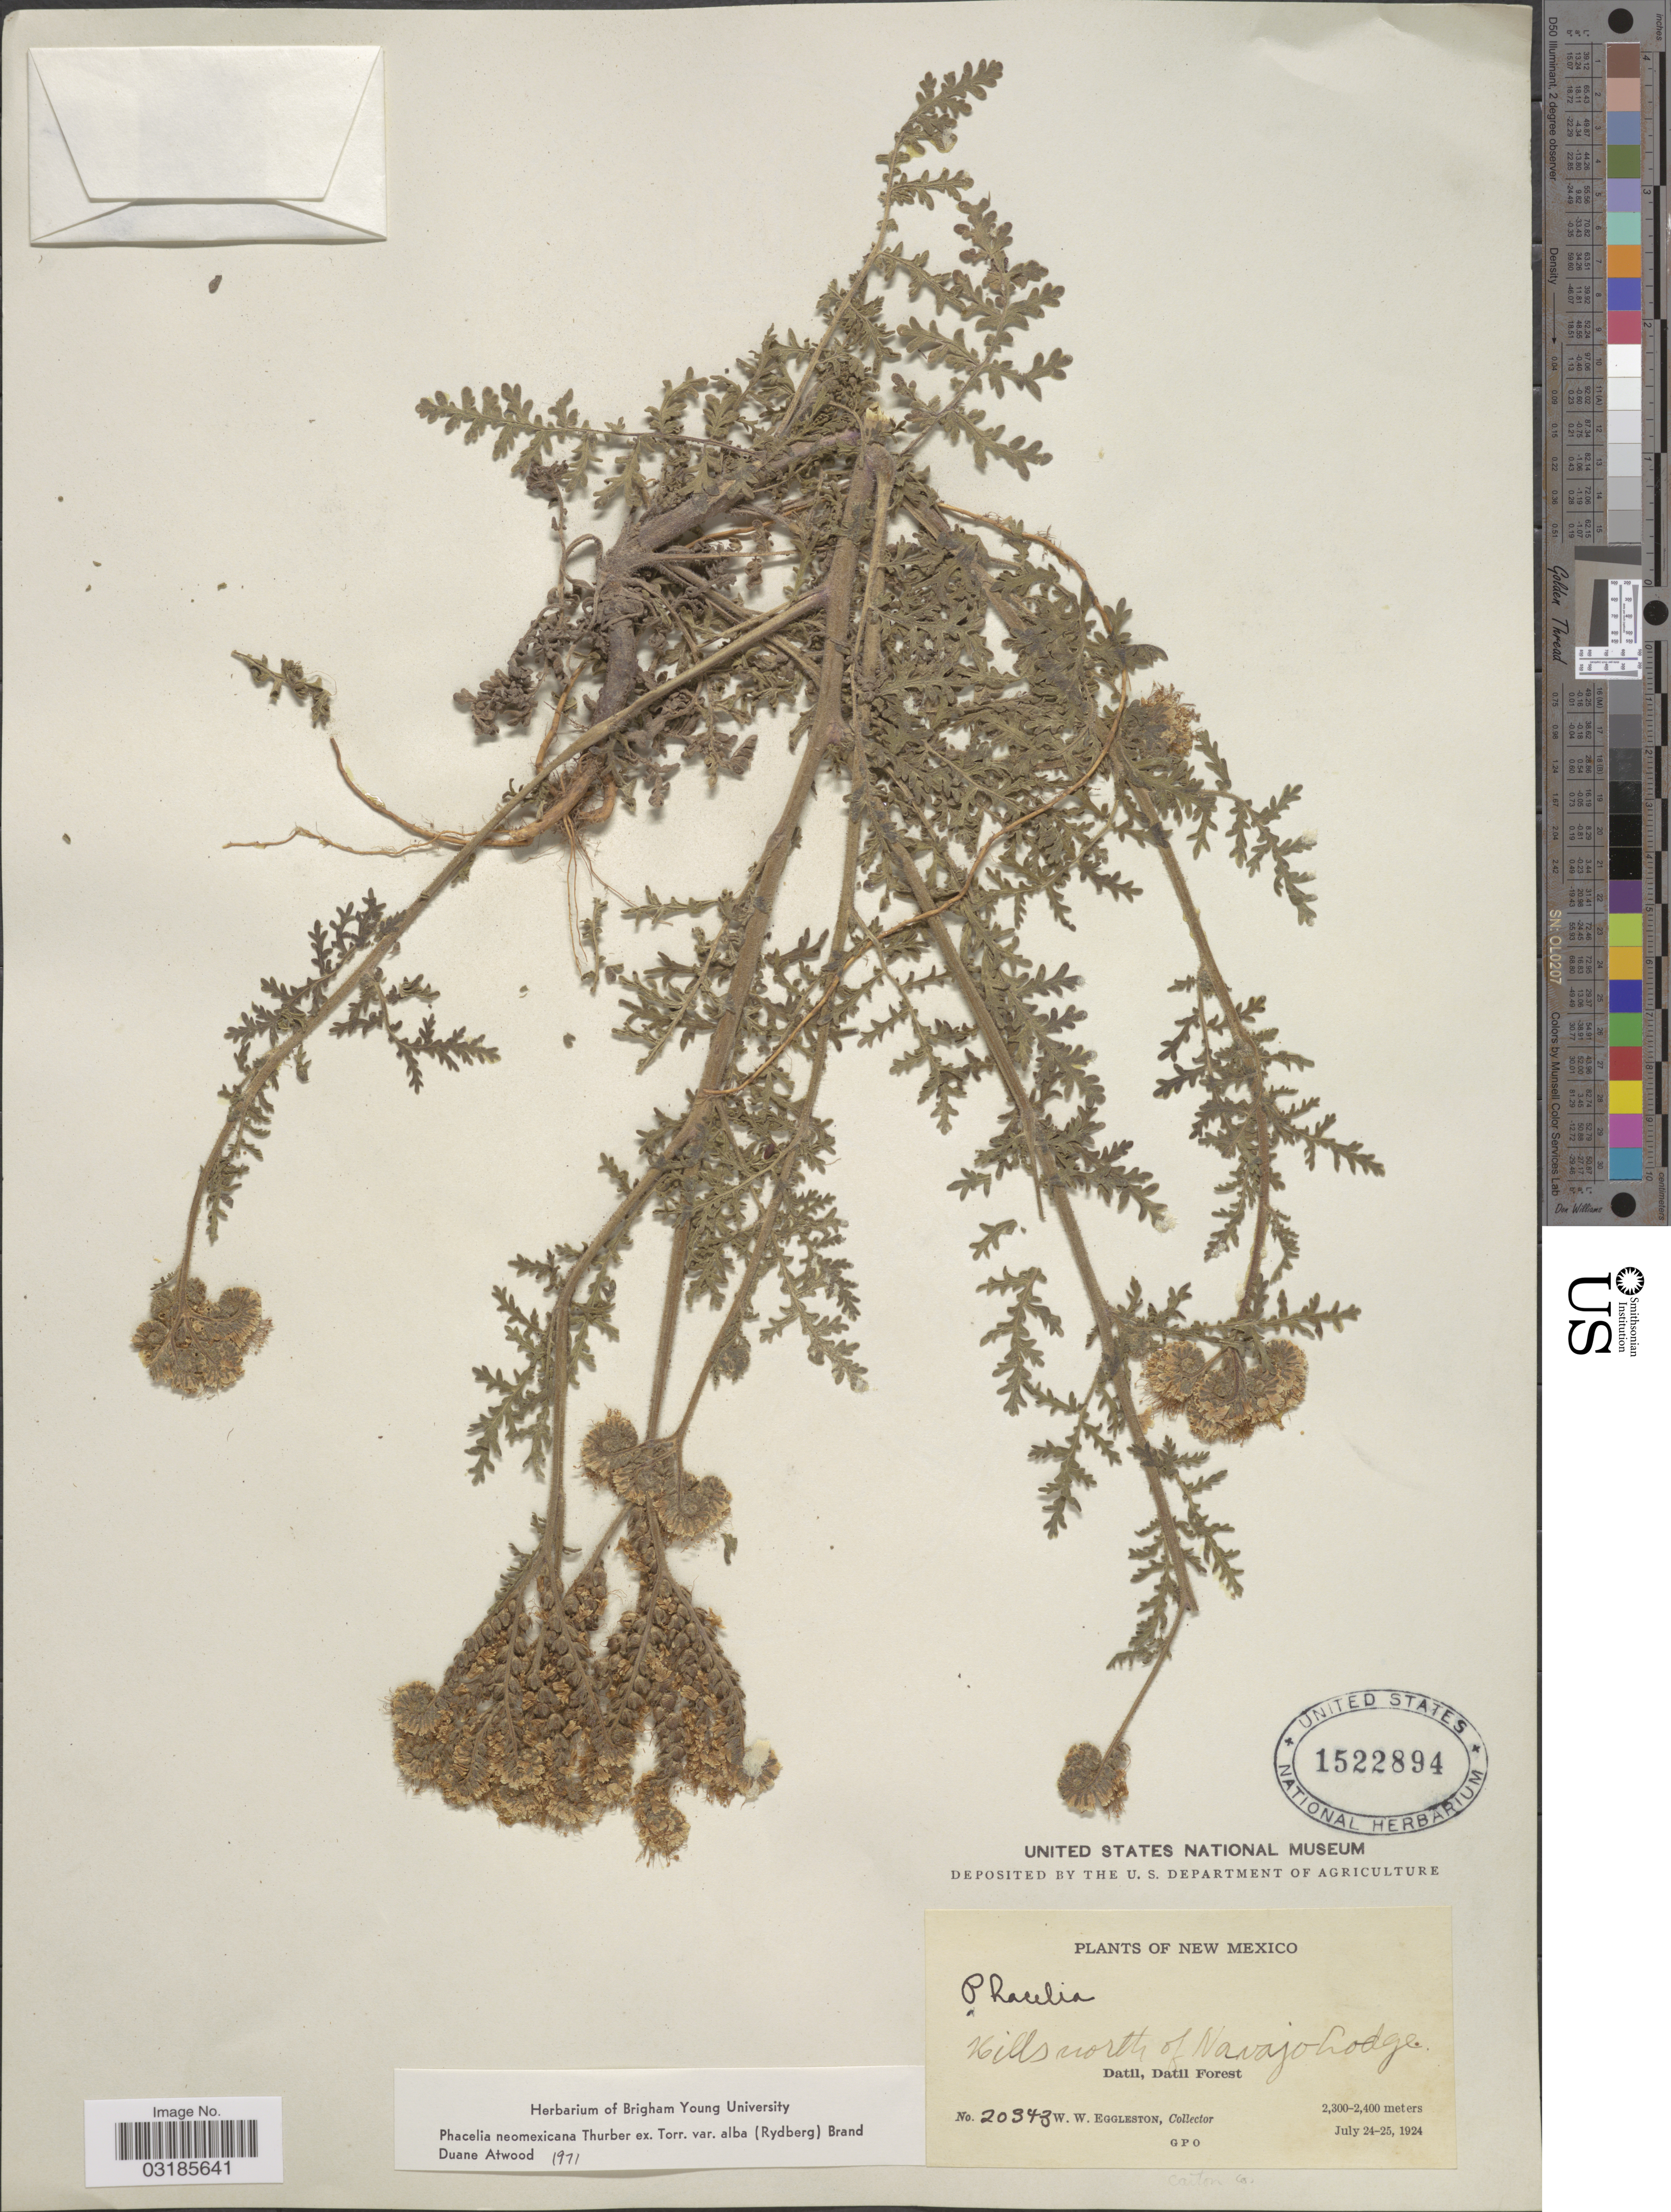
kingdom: Plantae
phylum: Tracheophyta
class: Magnoliopsida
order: Boraginales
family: Hydrophyllaceae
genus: Phacelia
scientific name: Phacelia neomexicana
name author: Thurb. ex Torr.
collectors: W. W. Eggleston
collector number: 20343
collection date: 1924-07-24/1924-07-25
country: United States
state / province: New Mexico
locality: Hills north of Navajo Lodge, Datil, Datil Forest.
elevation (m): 2300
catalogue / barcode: US 1522894